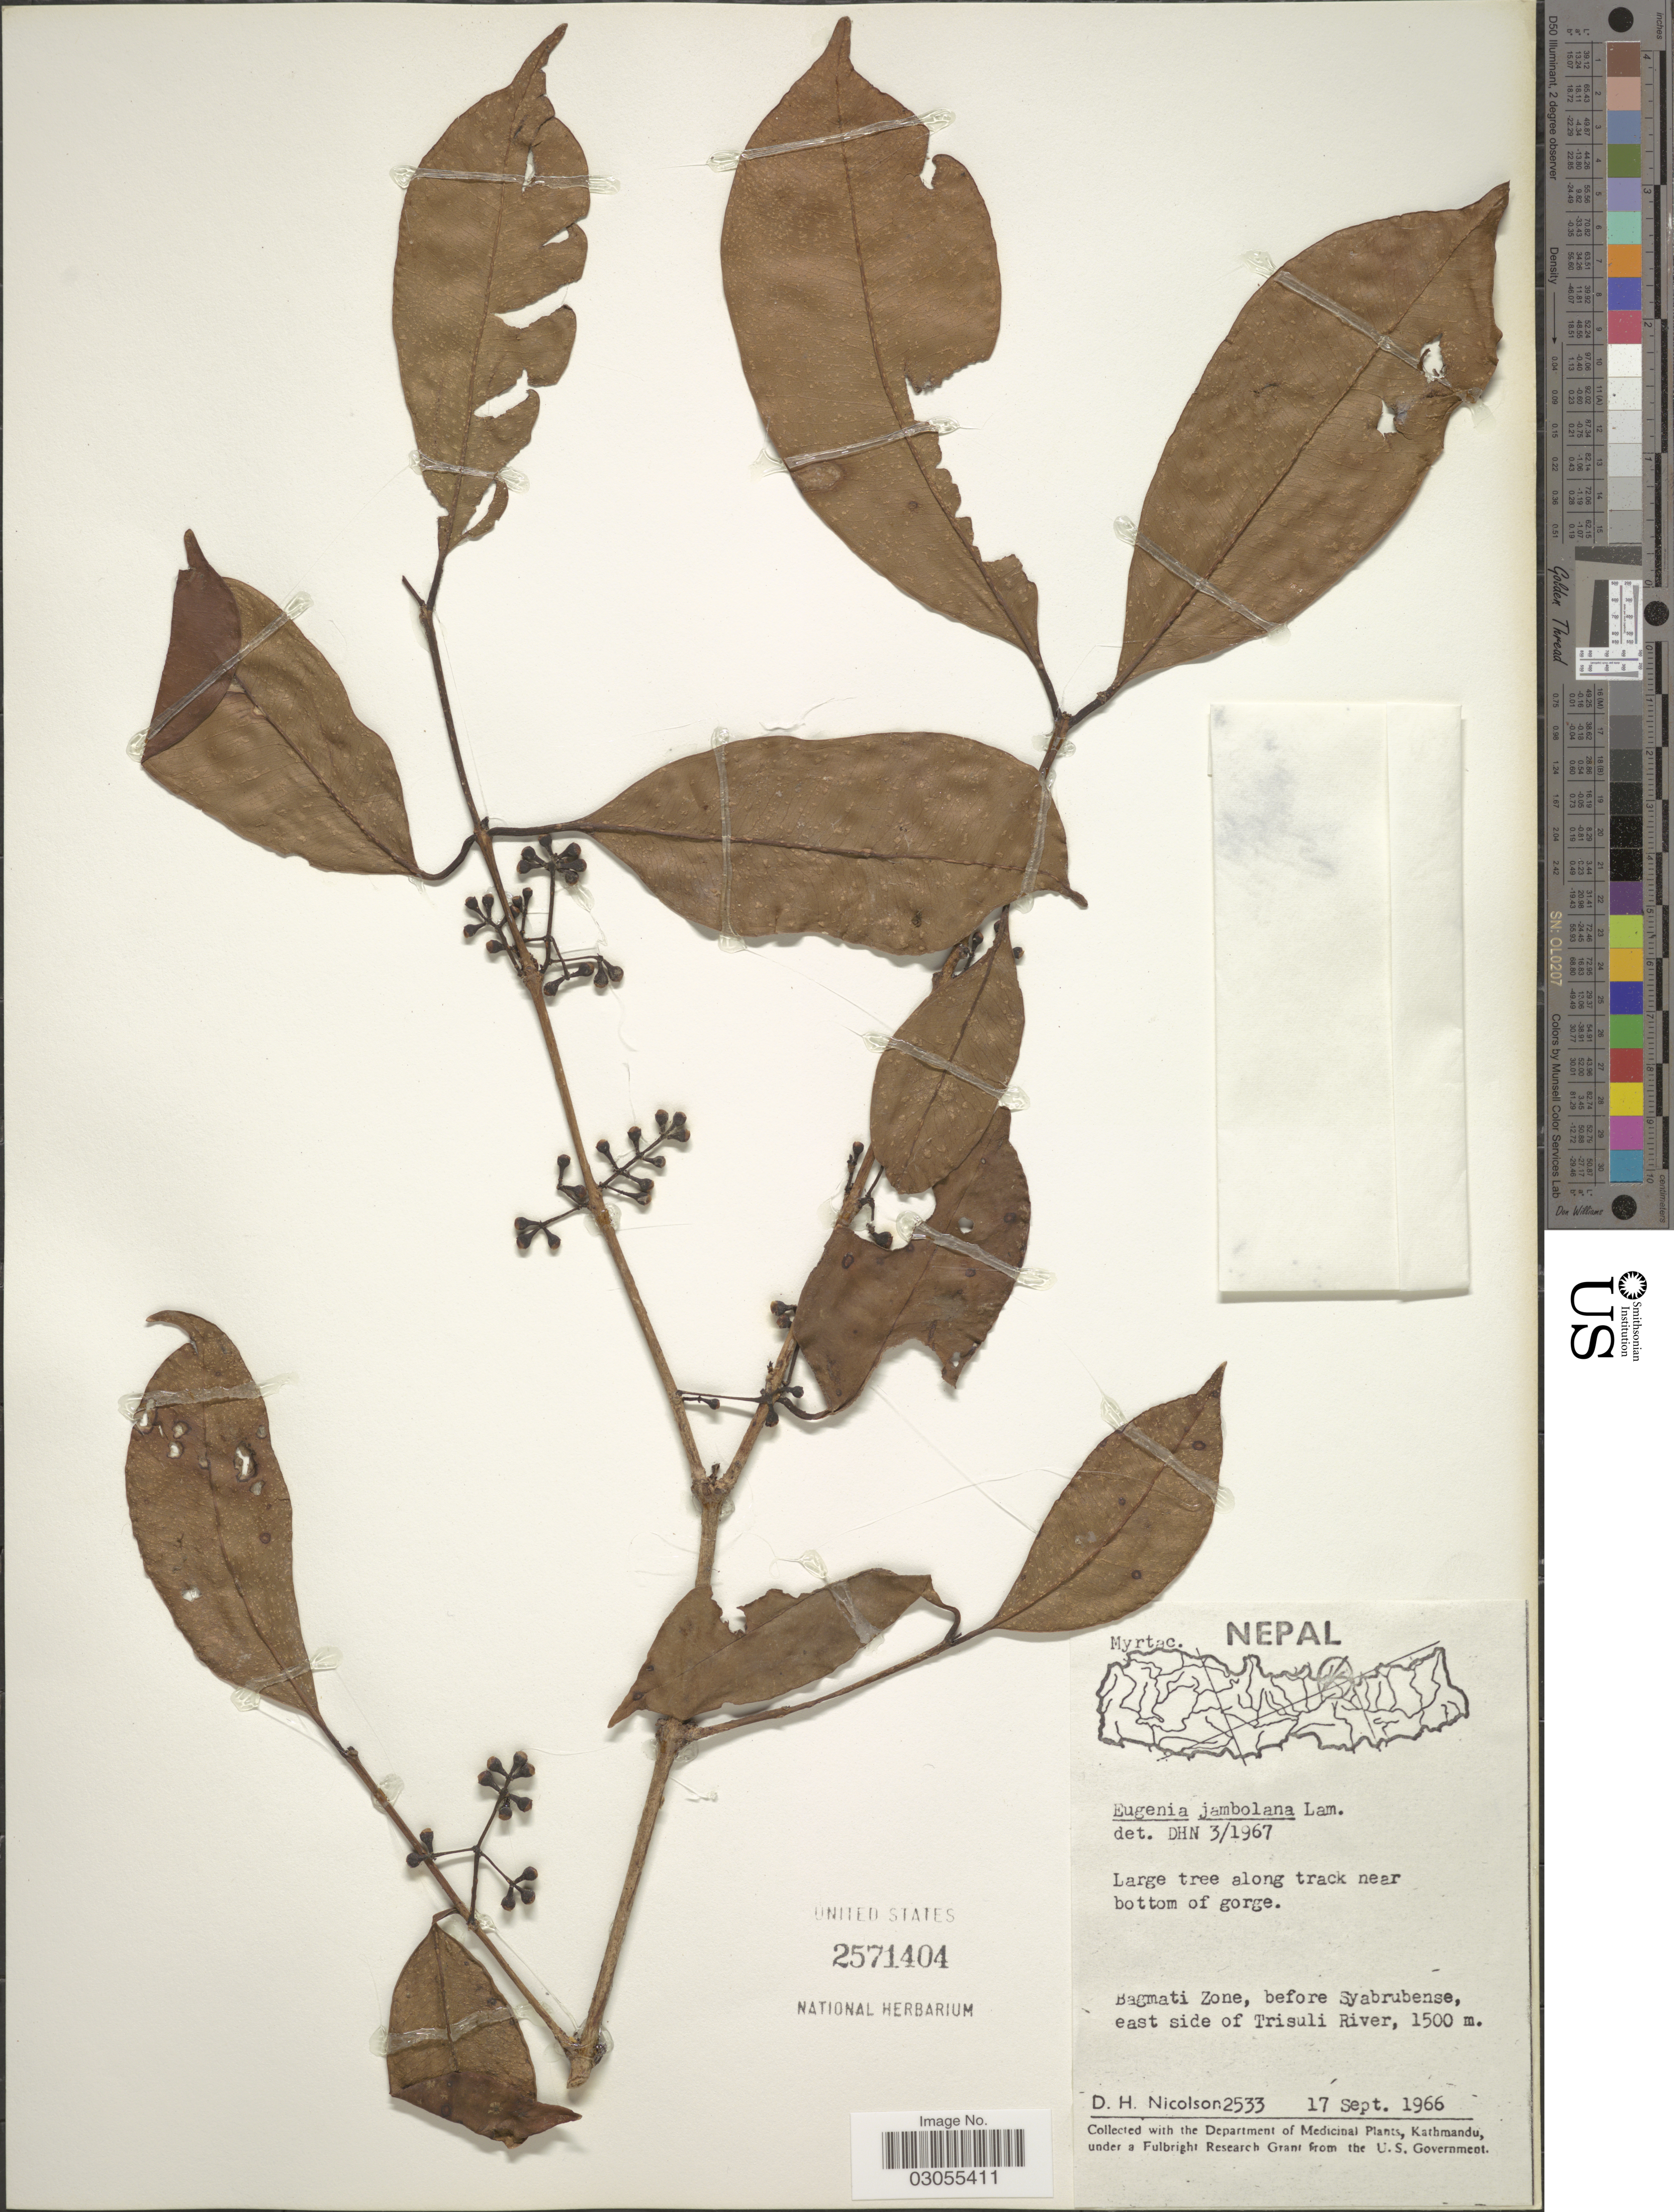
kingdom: Plantae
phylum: Tracheophyta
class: Magnoliopsida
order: Myrtales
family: Myrtaceae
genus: Syzygium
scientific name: Syzygium cumini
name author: (L.) Skeels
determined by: Strong, Mark T., (BOT), Smithsonian Institution - National Museum of Natural History (UNITED STATES)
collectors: D. H. Nicolson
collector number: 2533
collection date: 1966-09-17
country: Nepal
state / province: Bagmati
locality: Before Syabrubense, east side of Trisuli River.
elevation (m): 1500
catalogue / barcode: US 2571404